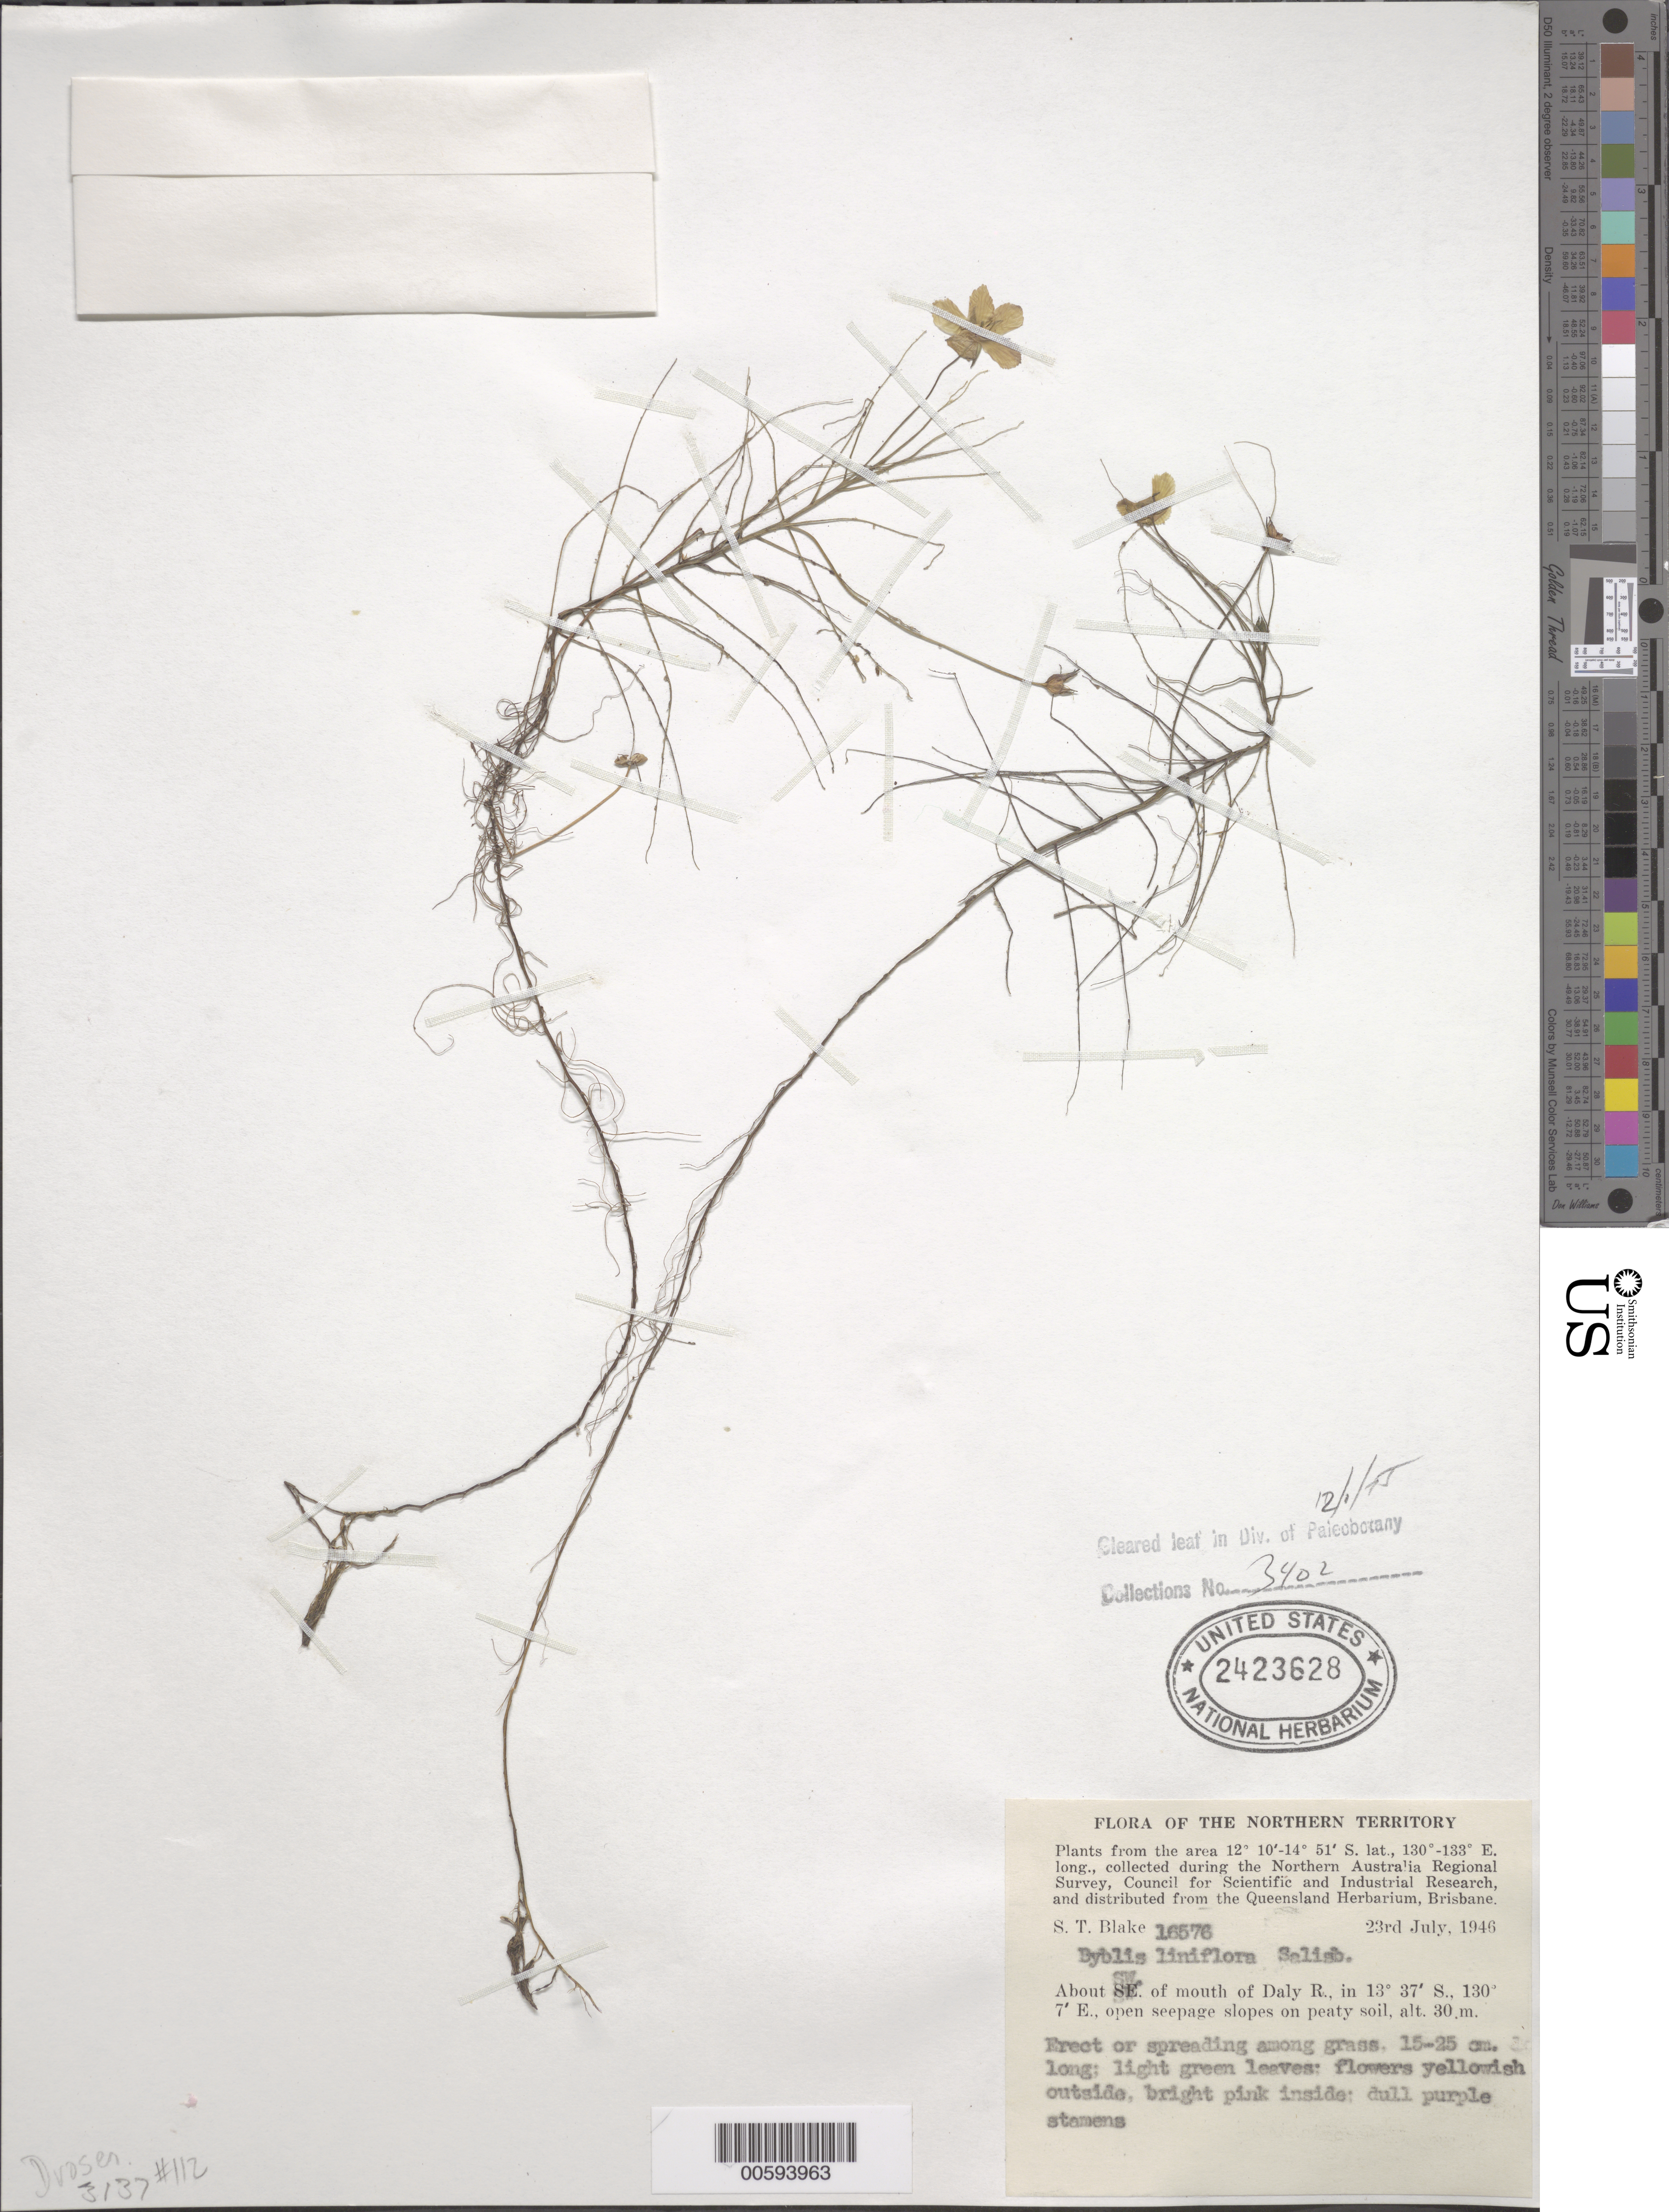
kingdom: Plantae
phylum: Tracheophyta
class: Magnoliopsida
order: Lamiales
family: Byblidaceae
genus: Byblis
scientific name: Byblis liniflora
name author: Salisb.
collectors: S. T. Blake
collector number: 16576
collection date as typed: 23 Jul 1946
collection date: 1946-07-23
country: Australia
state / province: Northern Territory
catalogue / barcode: US 2423628